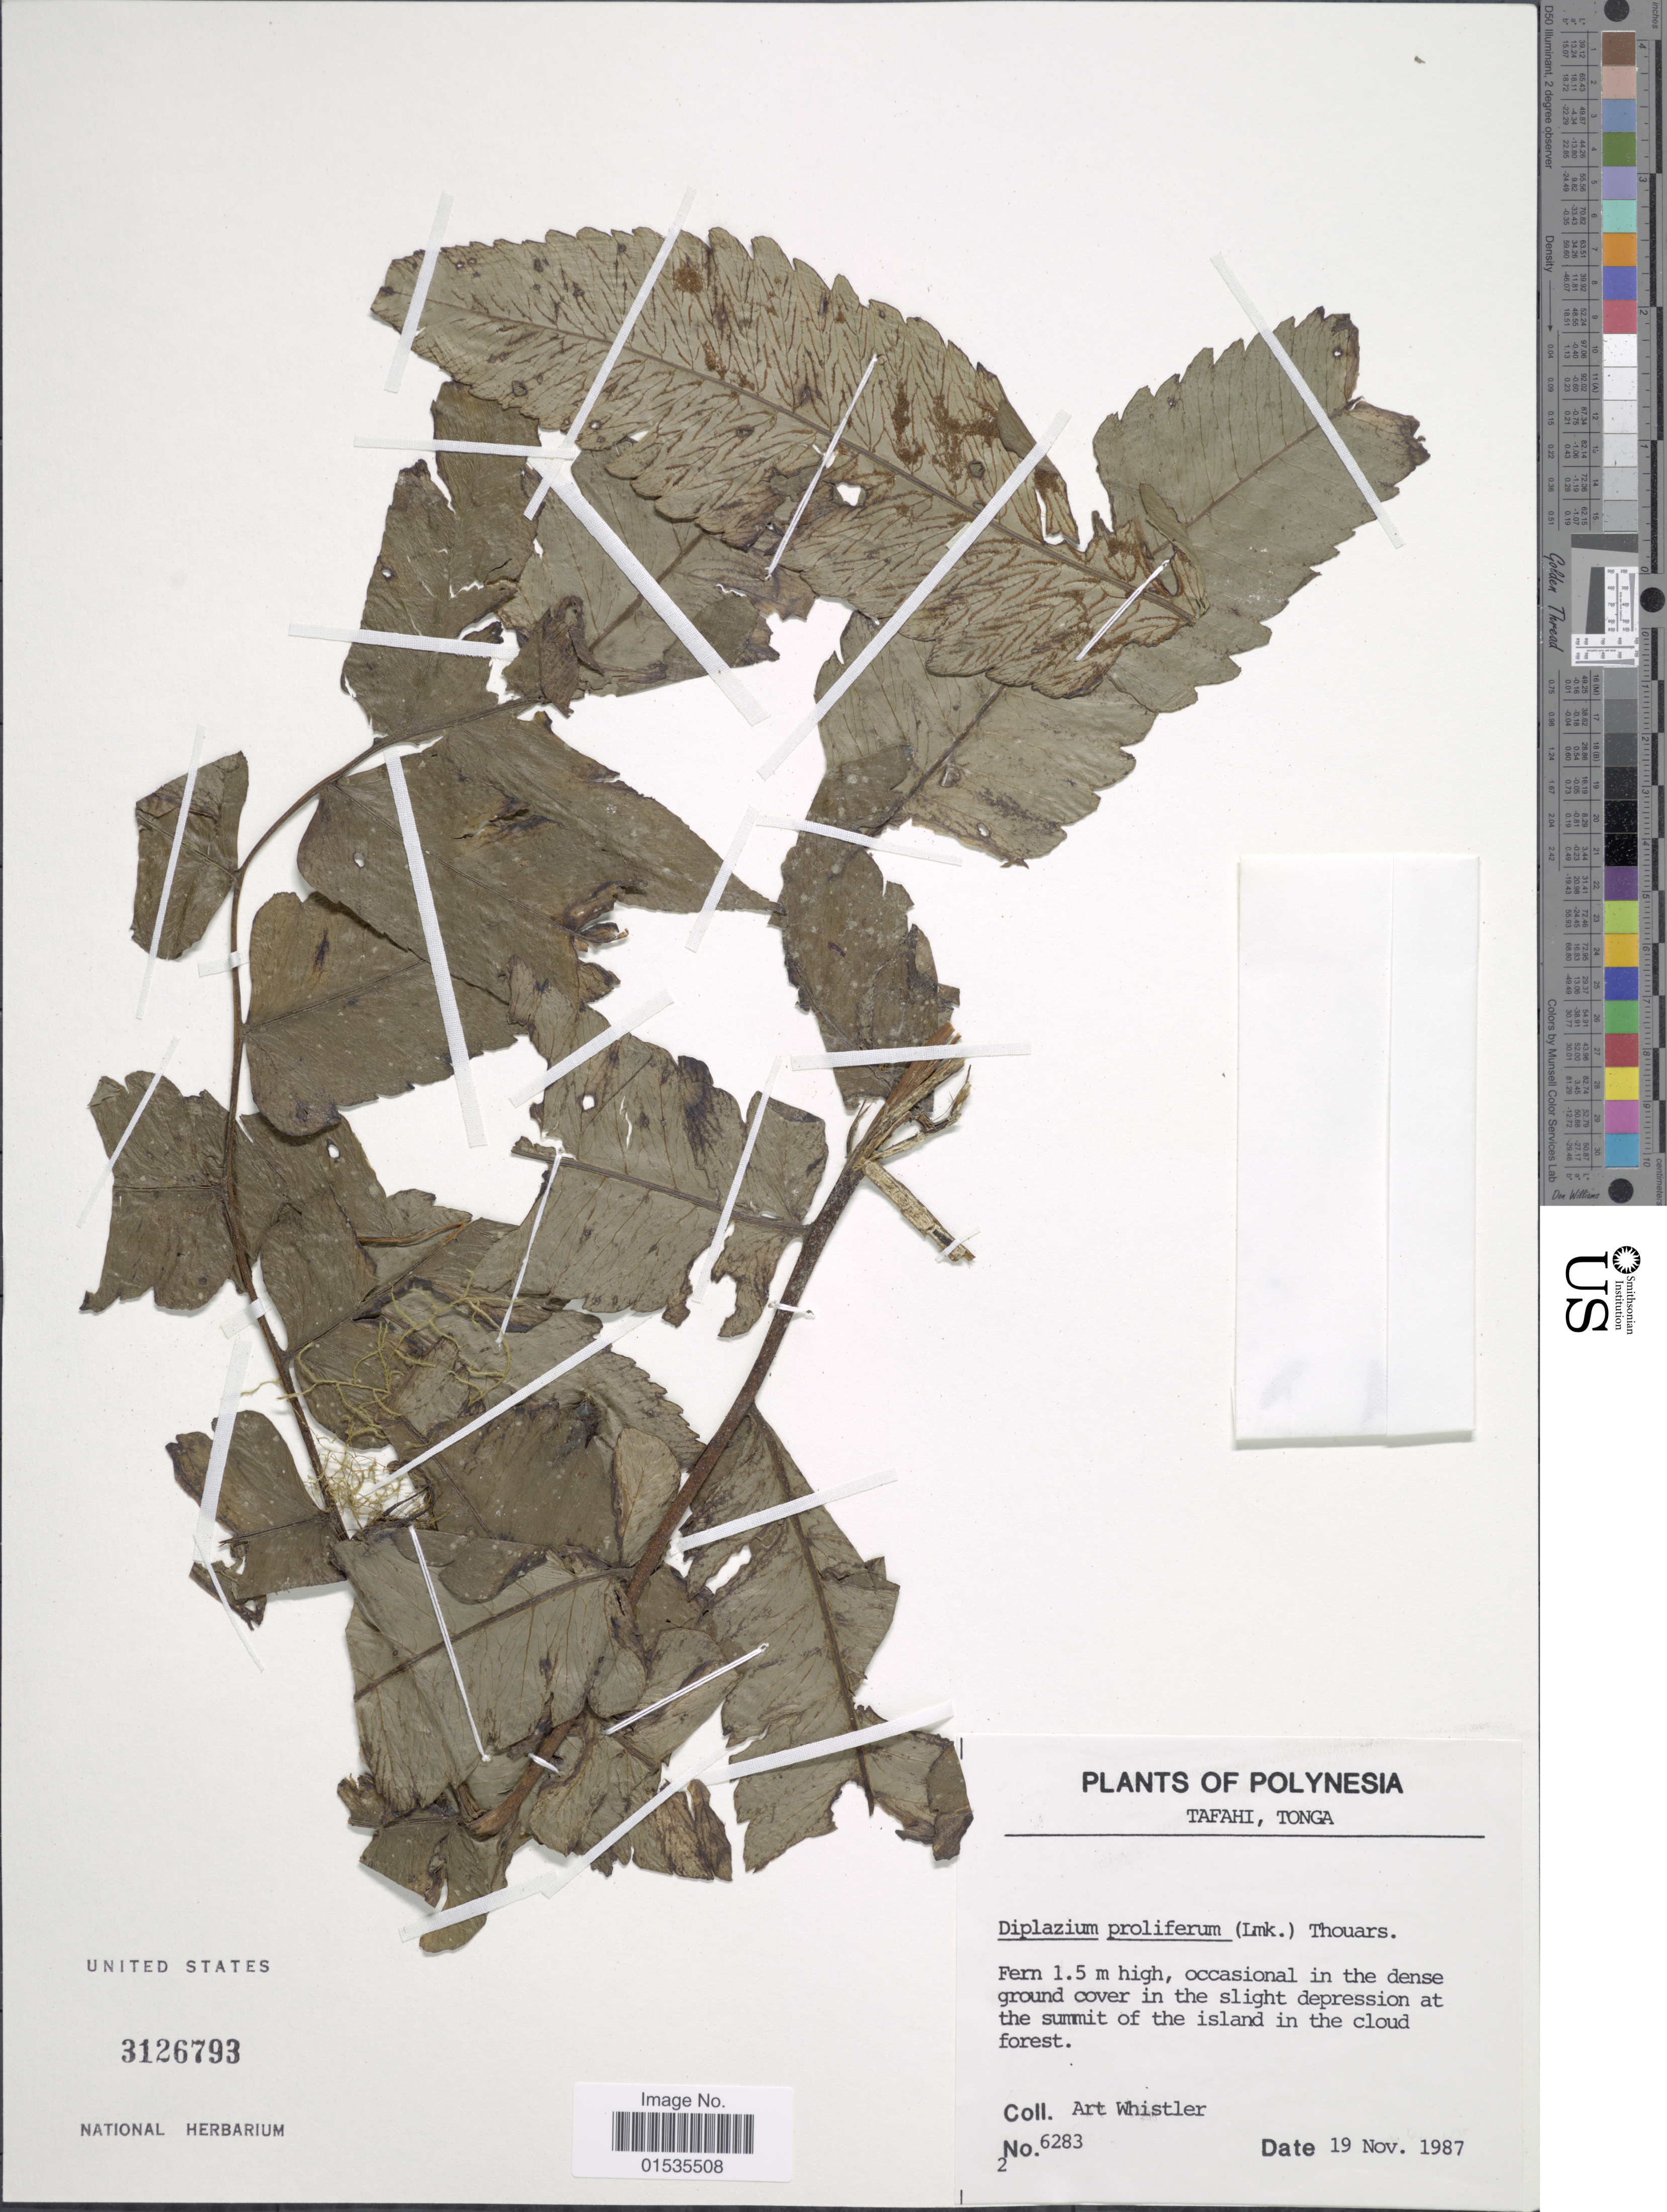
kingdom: Plantae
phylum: Tracheophyta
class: Polypodiopsida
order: Polypodiales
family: Athyriaceae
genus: Diplazium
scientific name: Diplazium proliferum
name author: (Lam.) Thouars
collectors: A. Whistler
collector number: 6283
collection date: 1987-11-19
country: Tonga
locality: Polynesia, Tafahi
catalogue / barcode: US 3126793